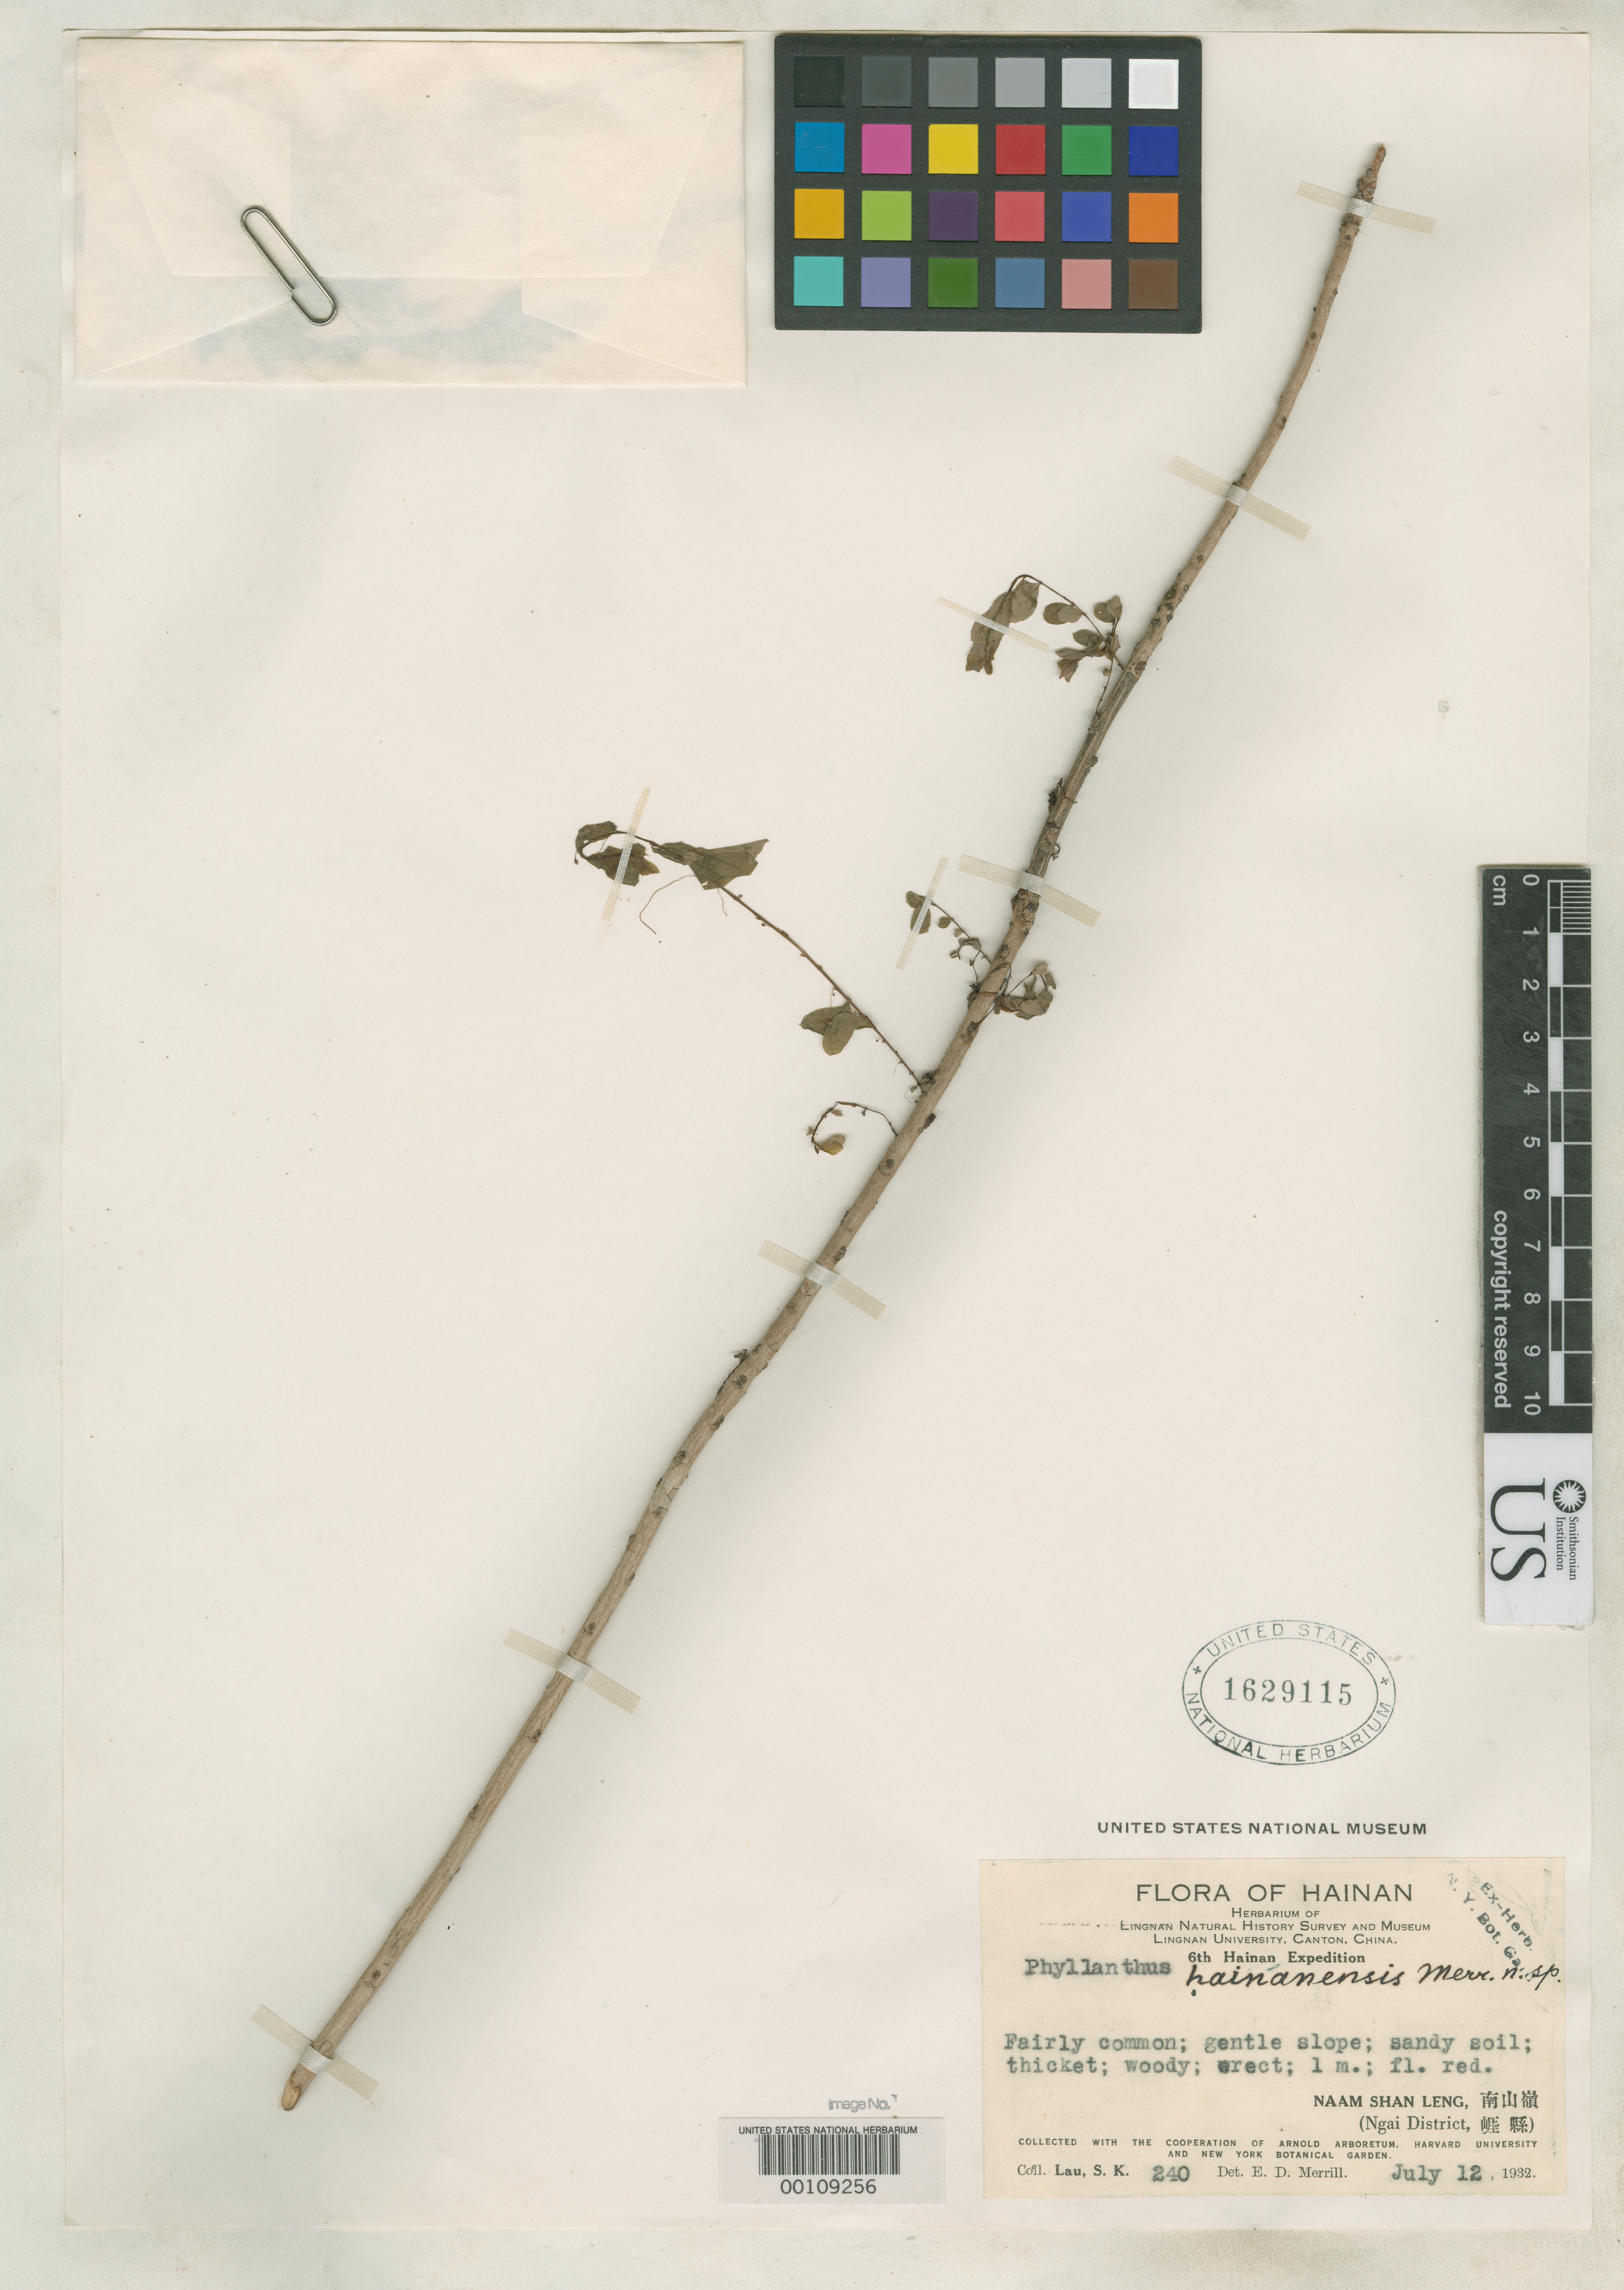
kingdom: Plantae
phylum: Tracheophyta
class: Magnoliopsida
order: Malpighiales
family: Phyllanthaceae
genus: Phyllanthus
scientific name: Phyllanthus hainanensis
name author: Merr.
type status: Isotype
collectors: S. K. Lau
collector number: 240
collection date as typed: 12 Jul 1932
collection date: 1932-07-12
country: China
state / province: Hainan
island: Hainan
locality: Naam Shang Leng.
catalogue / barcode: US 1629115